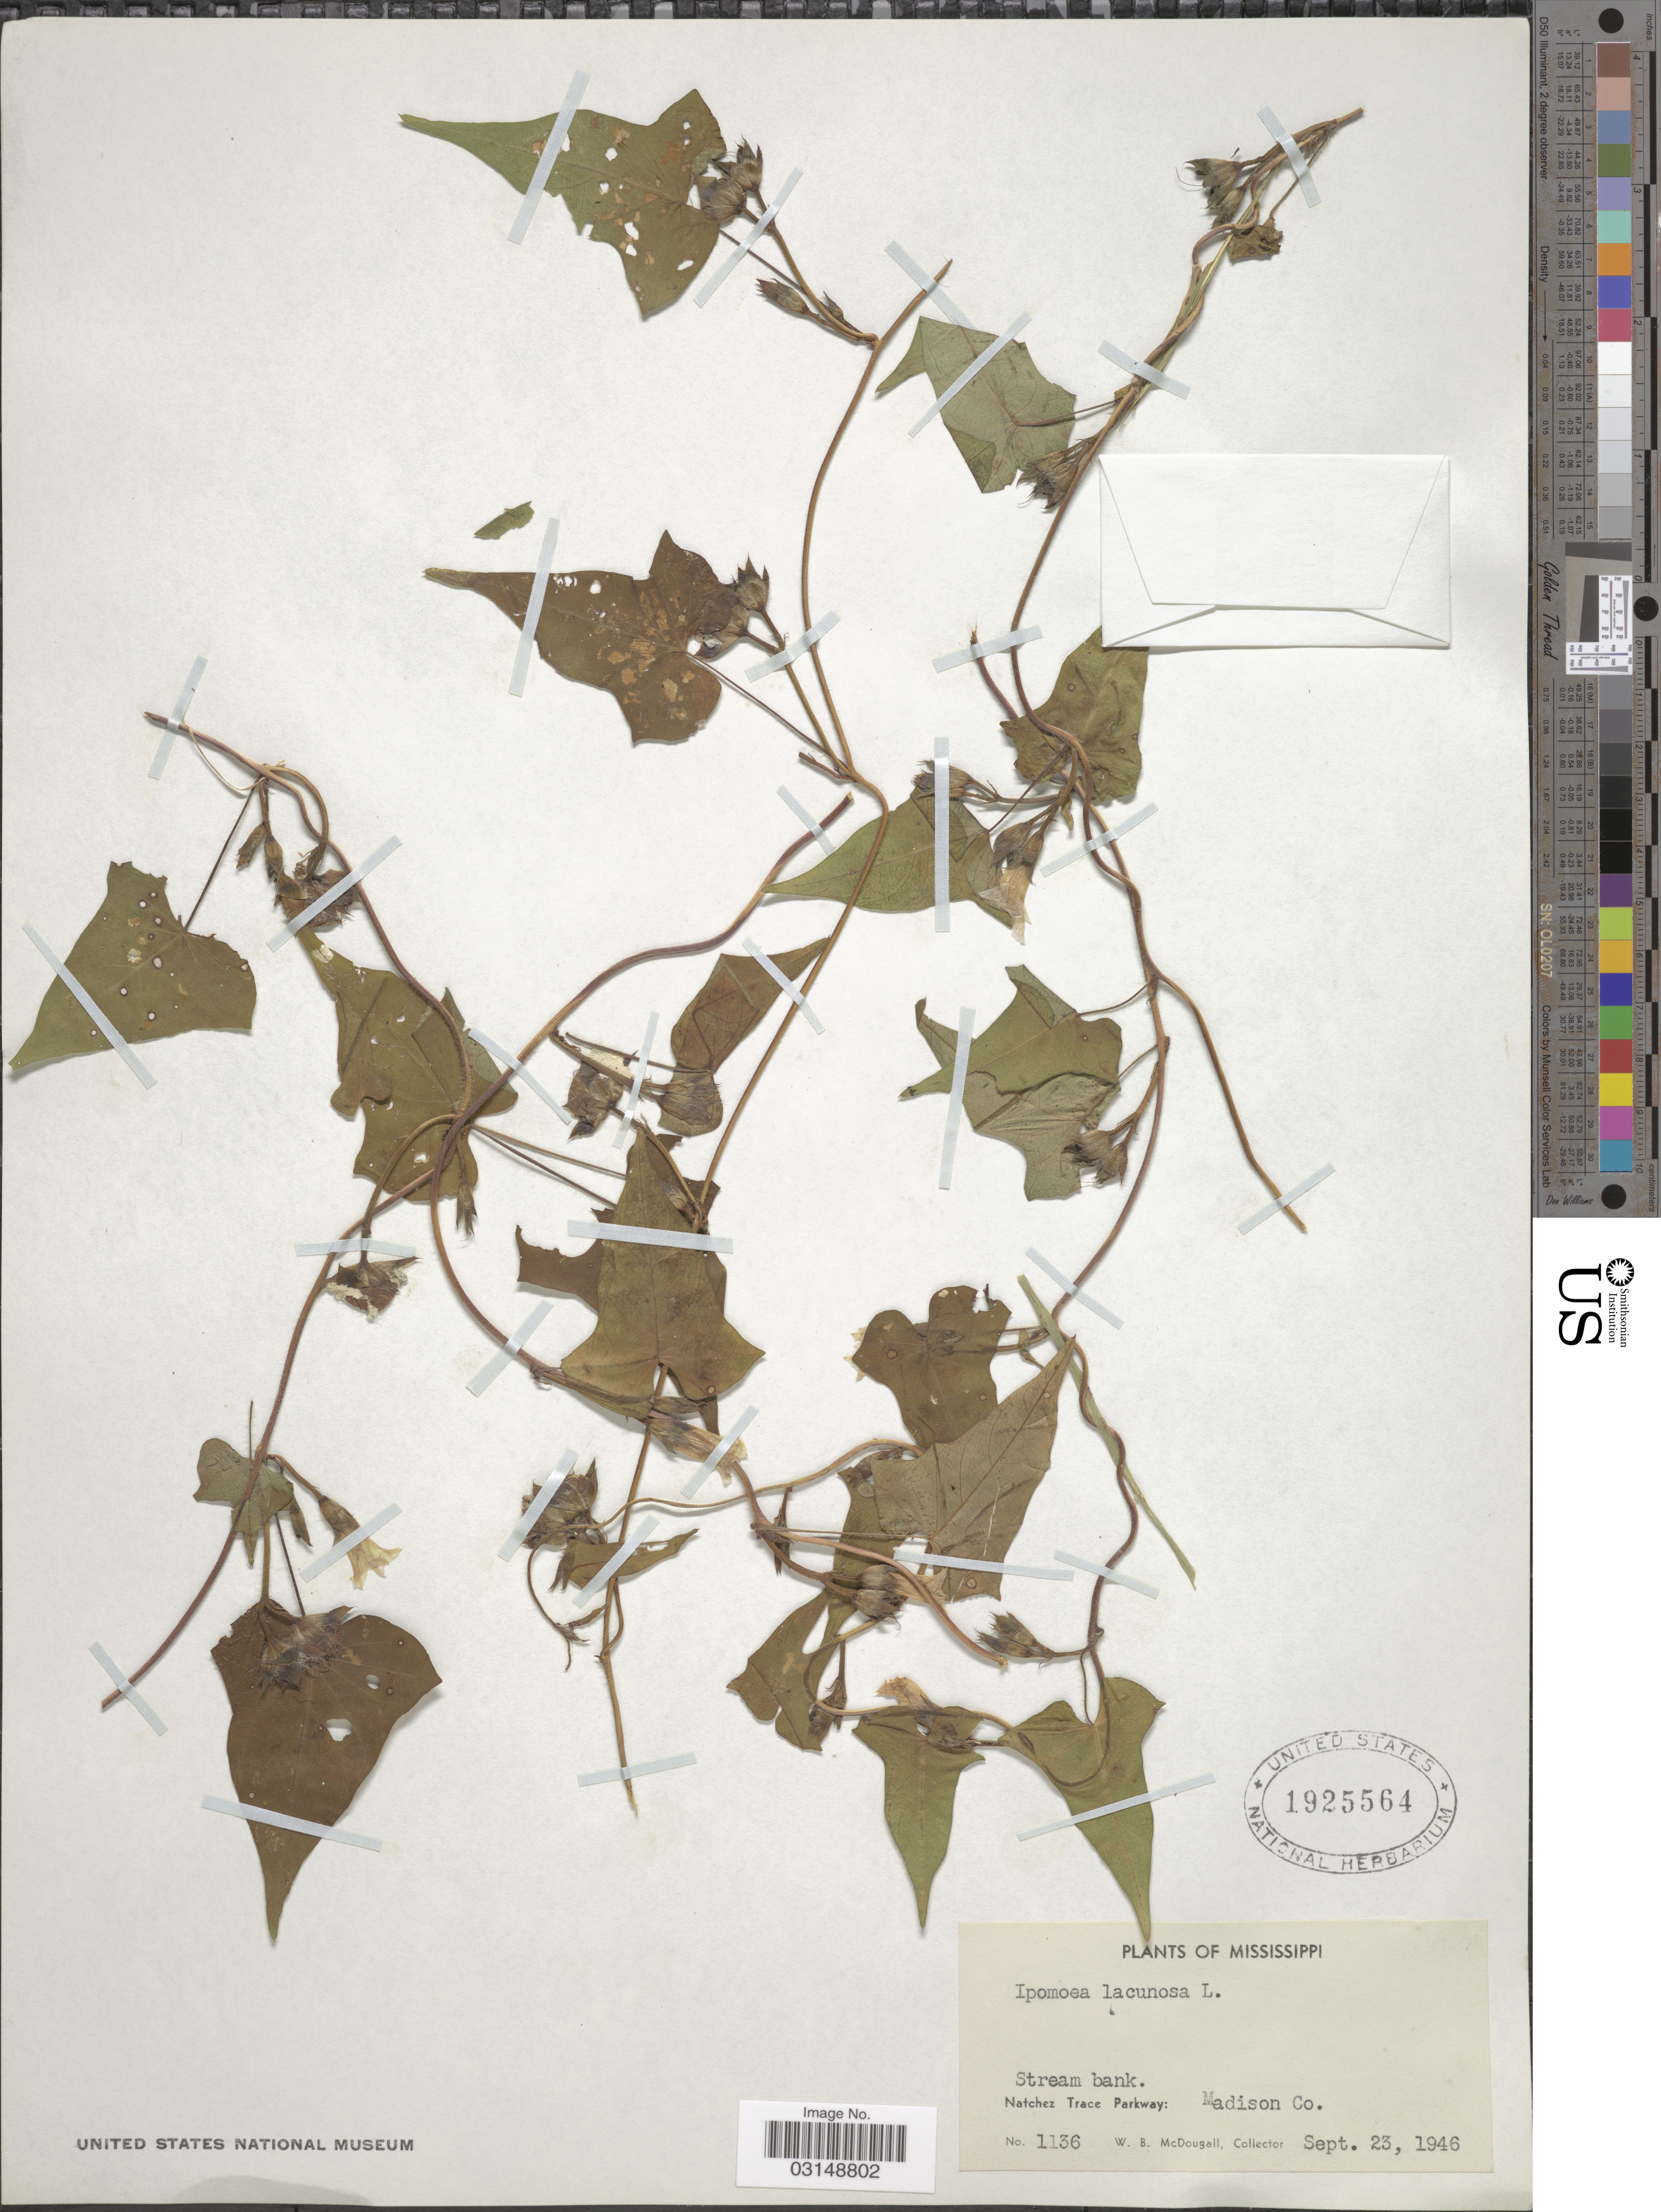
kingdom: Plantae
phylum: Tracheophyta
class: Magnoliopsida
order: Solanales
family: Convolvulaceae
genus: Ipomoea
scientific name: Ipomoea lacunosa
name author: L.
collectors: W. B. McDougall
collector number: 1136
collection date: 1946-09-23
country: United States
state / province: Mississippi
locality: Natchez Trace Parkway: Madison Co.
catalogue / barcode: US 1925564